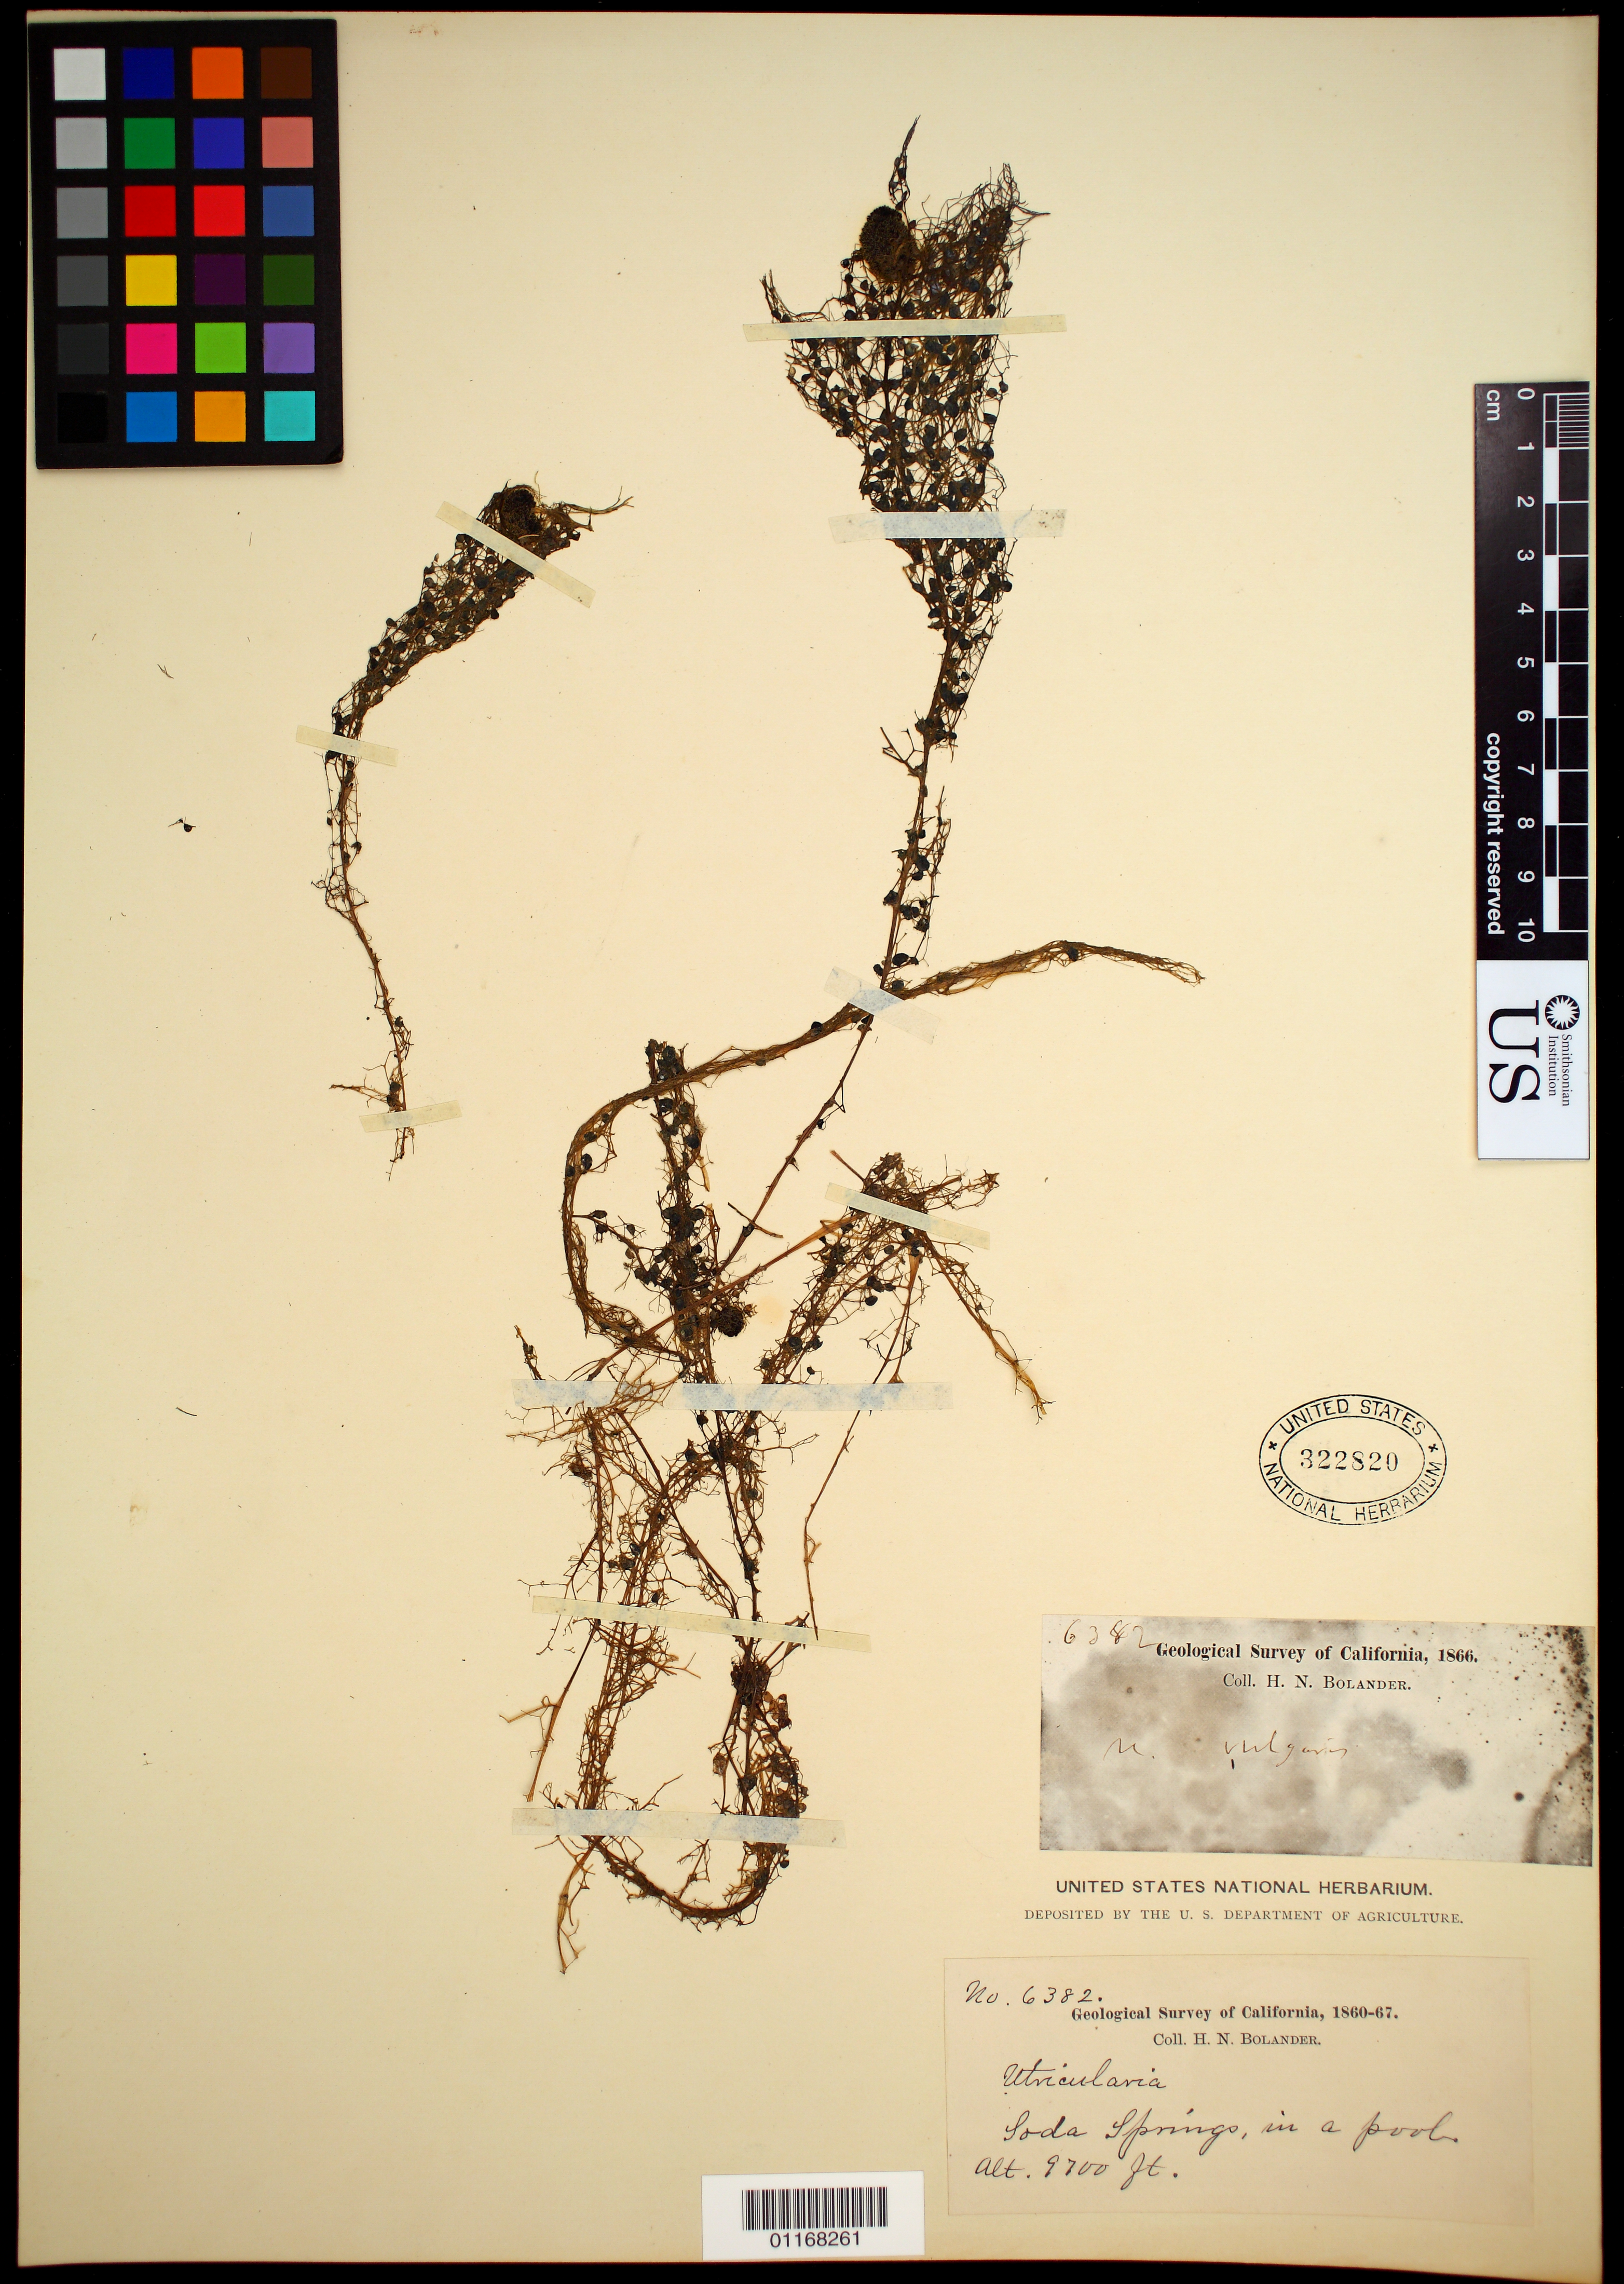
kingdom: Plantae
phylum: Tracheophyta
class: Magnoliopsida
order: Lamiales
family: Lentibulariaceae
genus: Utricularia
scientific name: Utricularia vulgaris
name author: L.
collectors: H. Bolander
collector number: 6382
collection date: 1860/1867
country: United States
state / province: California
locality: Soda Springs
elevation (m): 2957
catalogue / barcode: US 322820